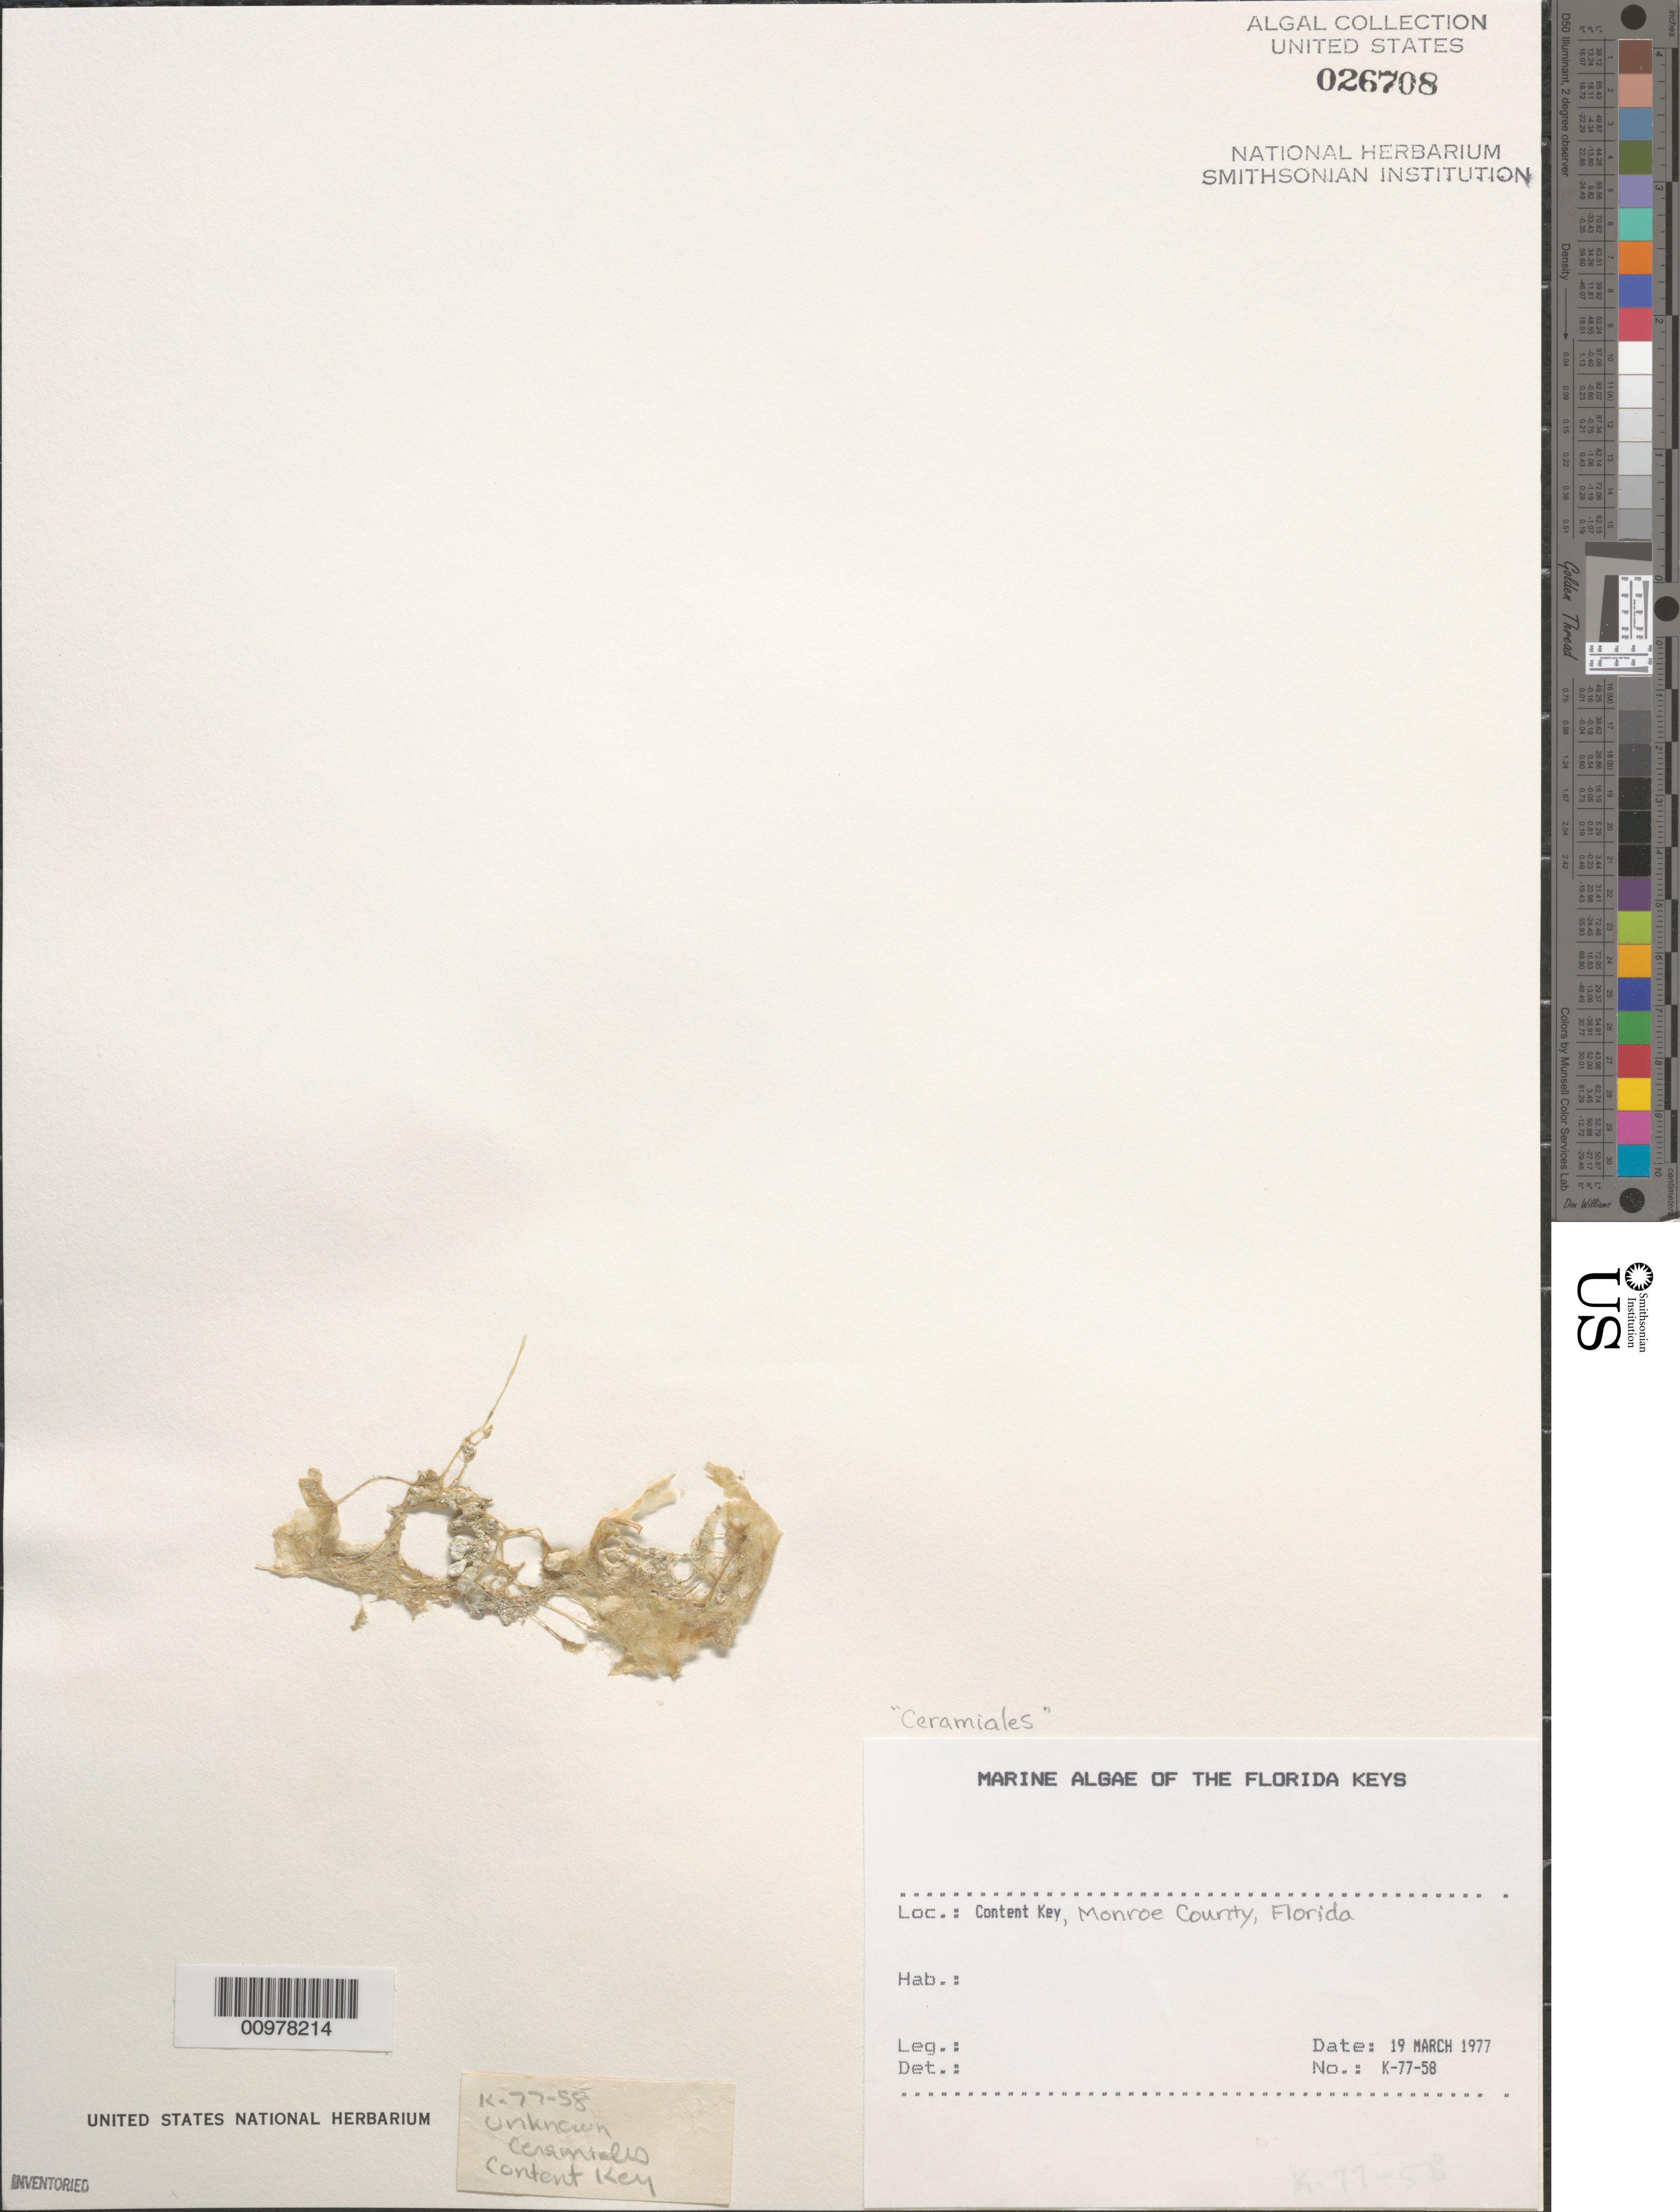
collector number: K-77-58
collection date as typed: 19 Mar 1977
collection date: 1977-03-19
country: United States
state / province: Florida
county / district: Monroe County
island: Content Key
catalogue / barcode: US 26708